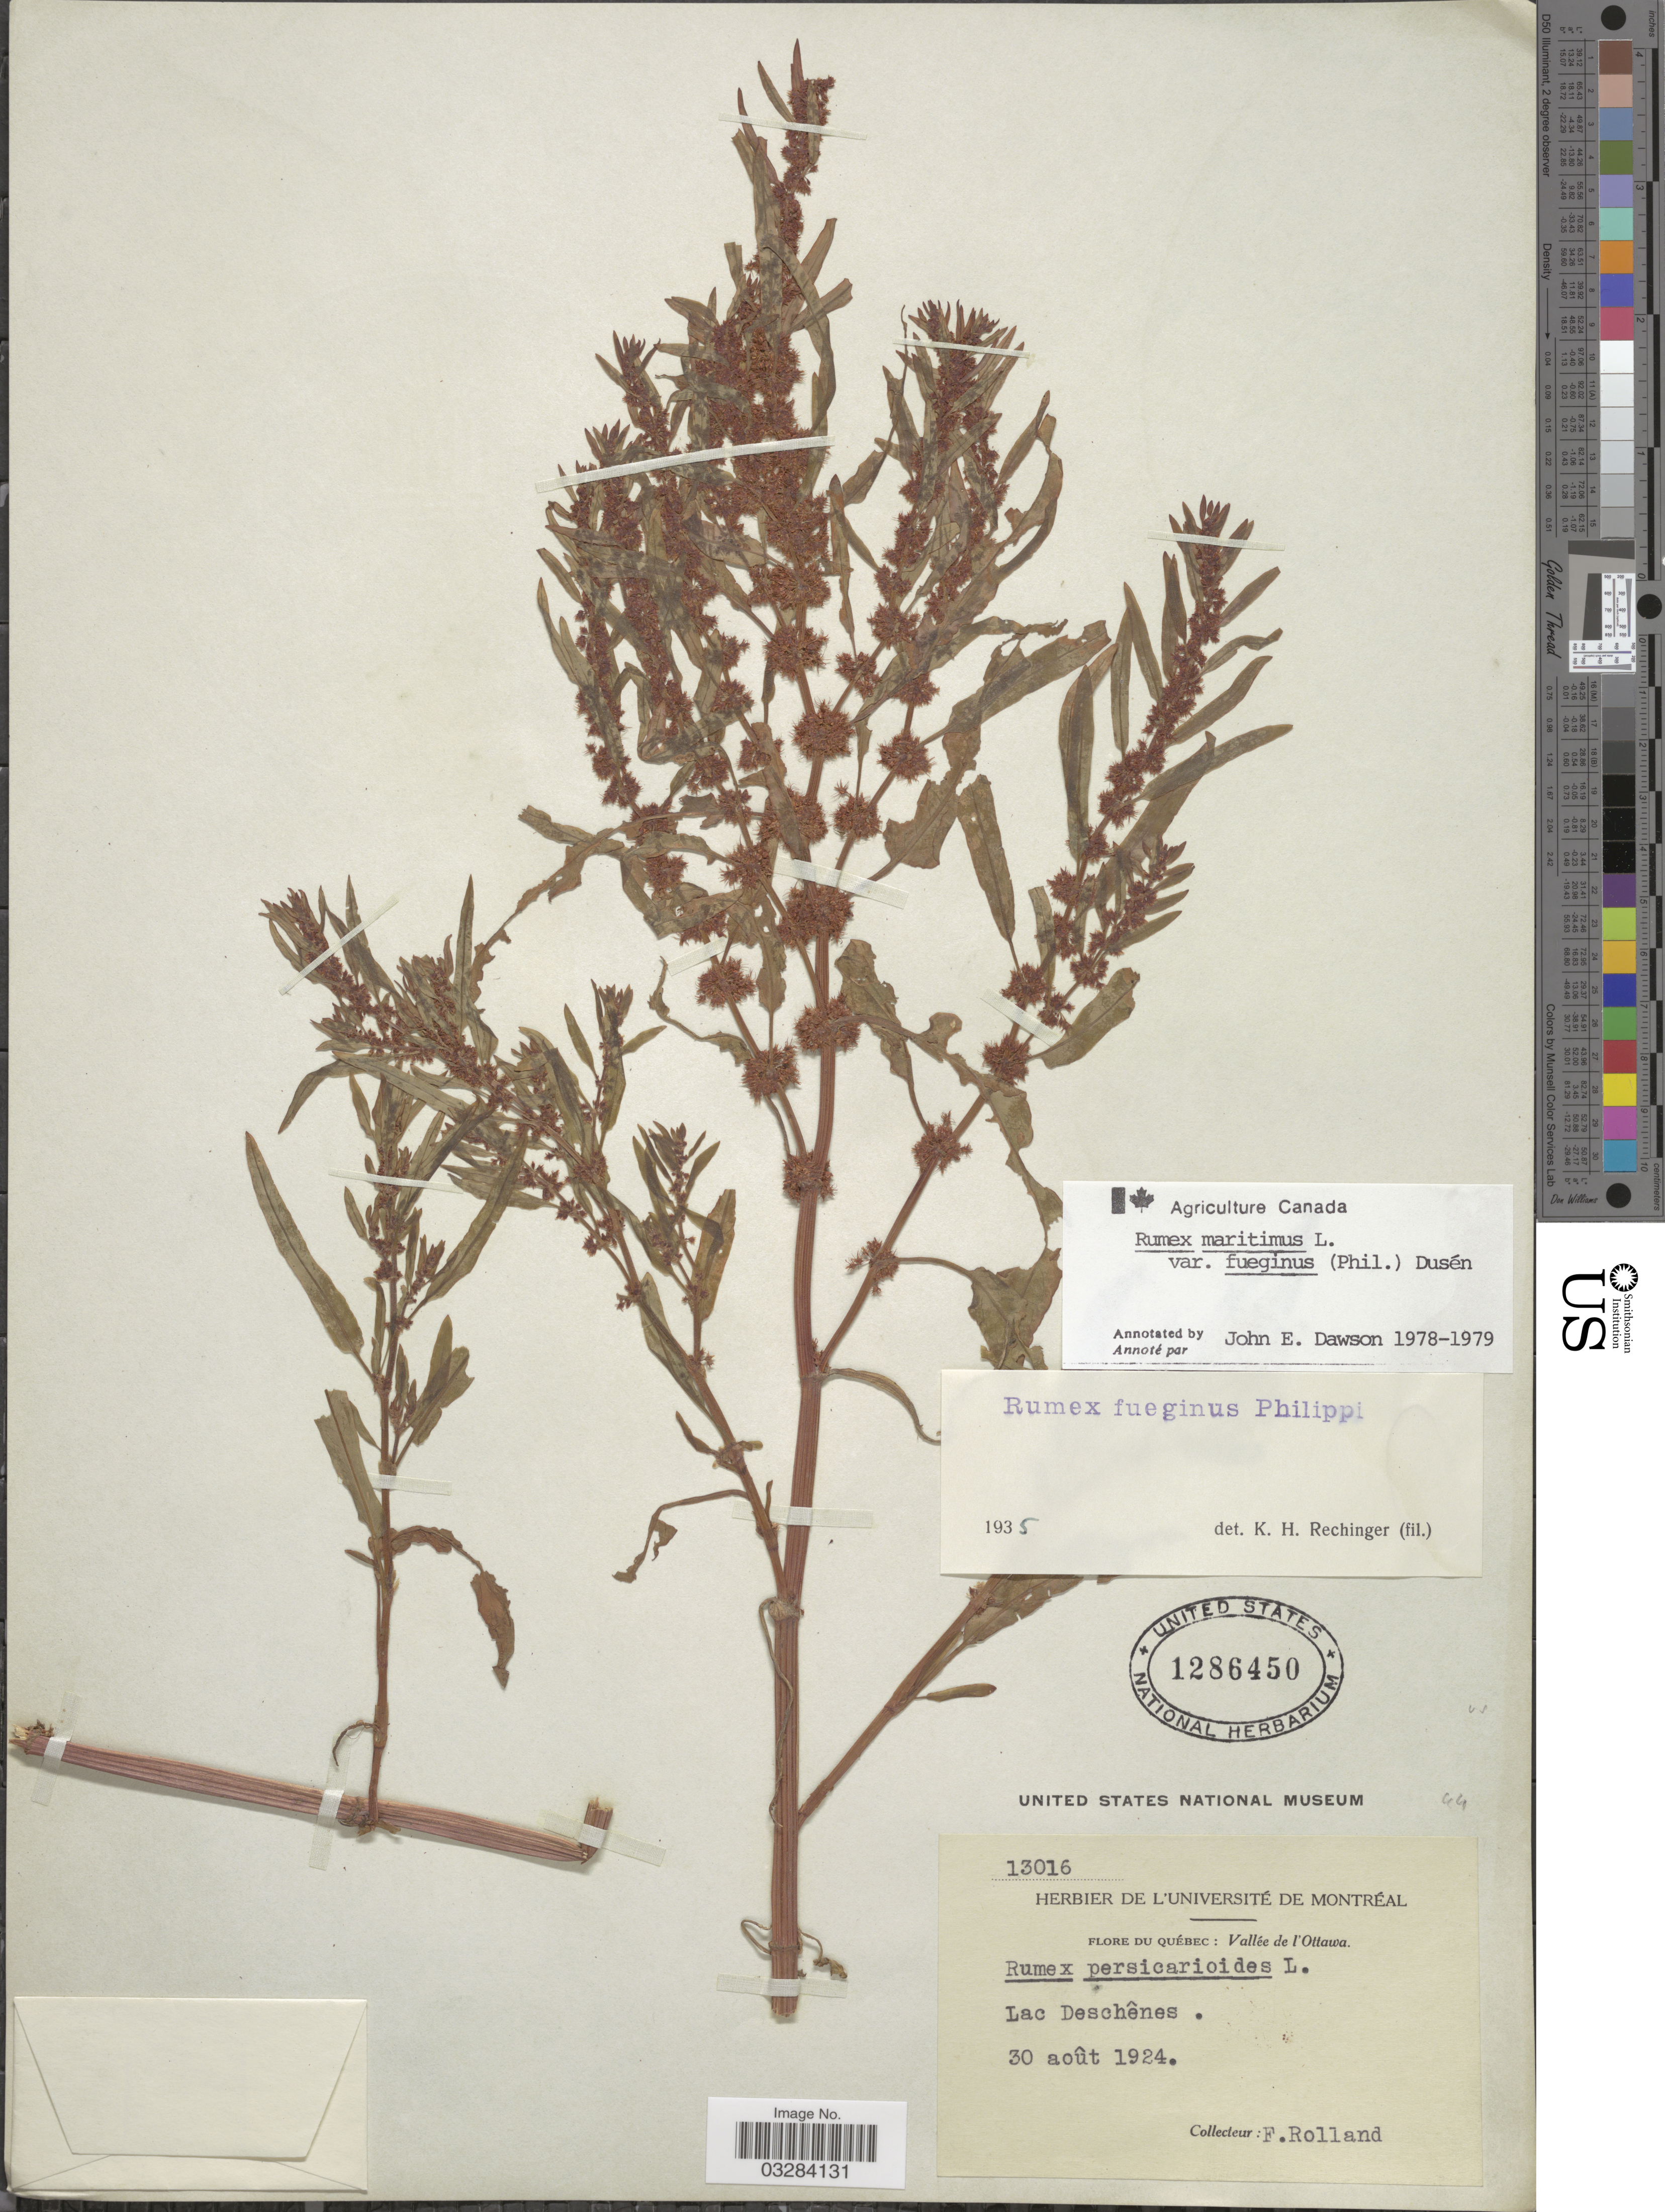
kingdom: Plantae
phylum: Tracheophyta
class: Magnoliopsida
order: Caryophyllales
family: Polygonaceae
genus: Rumex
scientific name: Rumex maritimus var. fueginus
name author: (Phil.) Dusén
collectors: F. Rolland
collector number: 13016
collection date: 1924-08-30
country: Canada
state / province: Quebec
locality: Vallée de l'Ottawa. Lac Deschênes.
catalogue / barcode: US 1286450